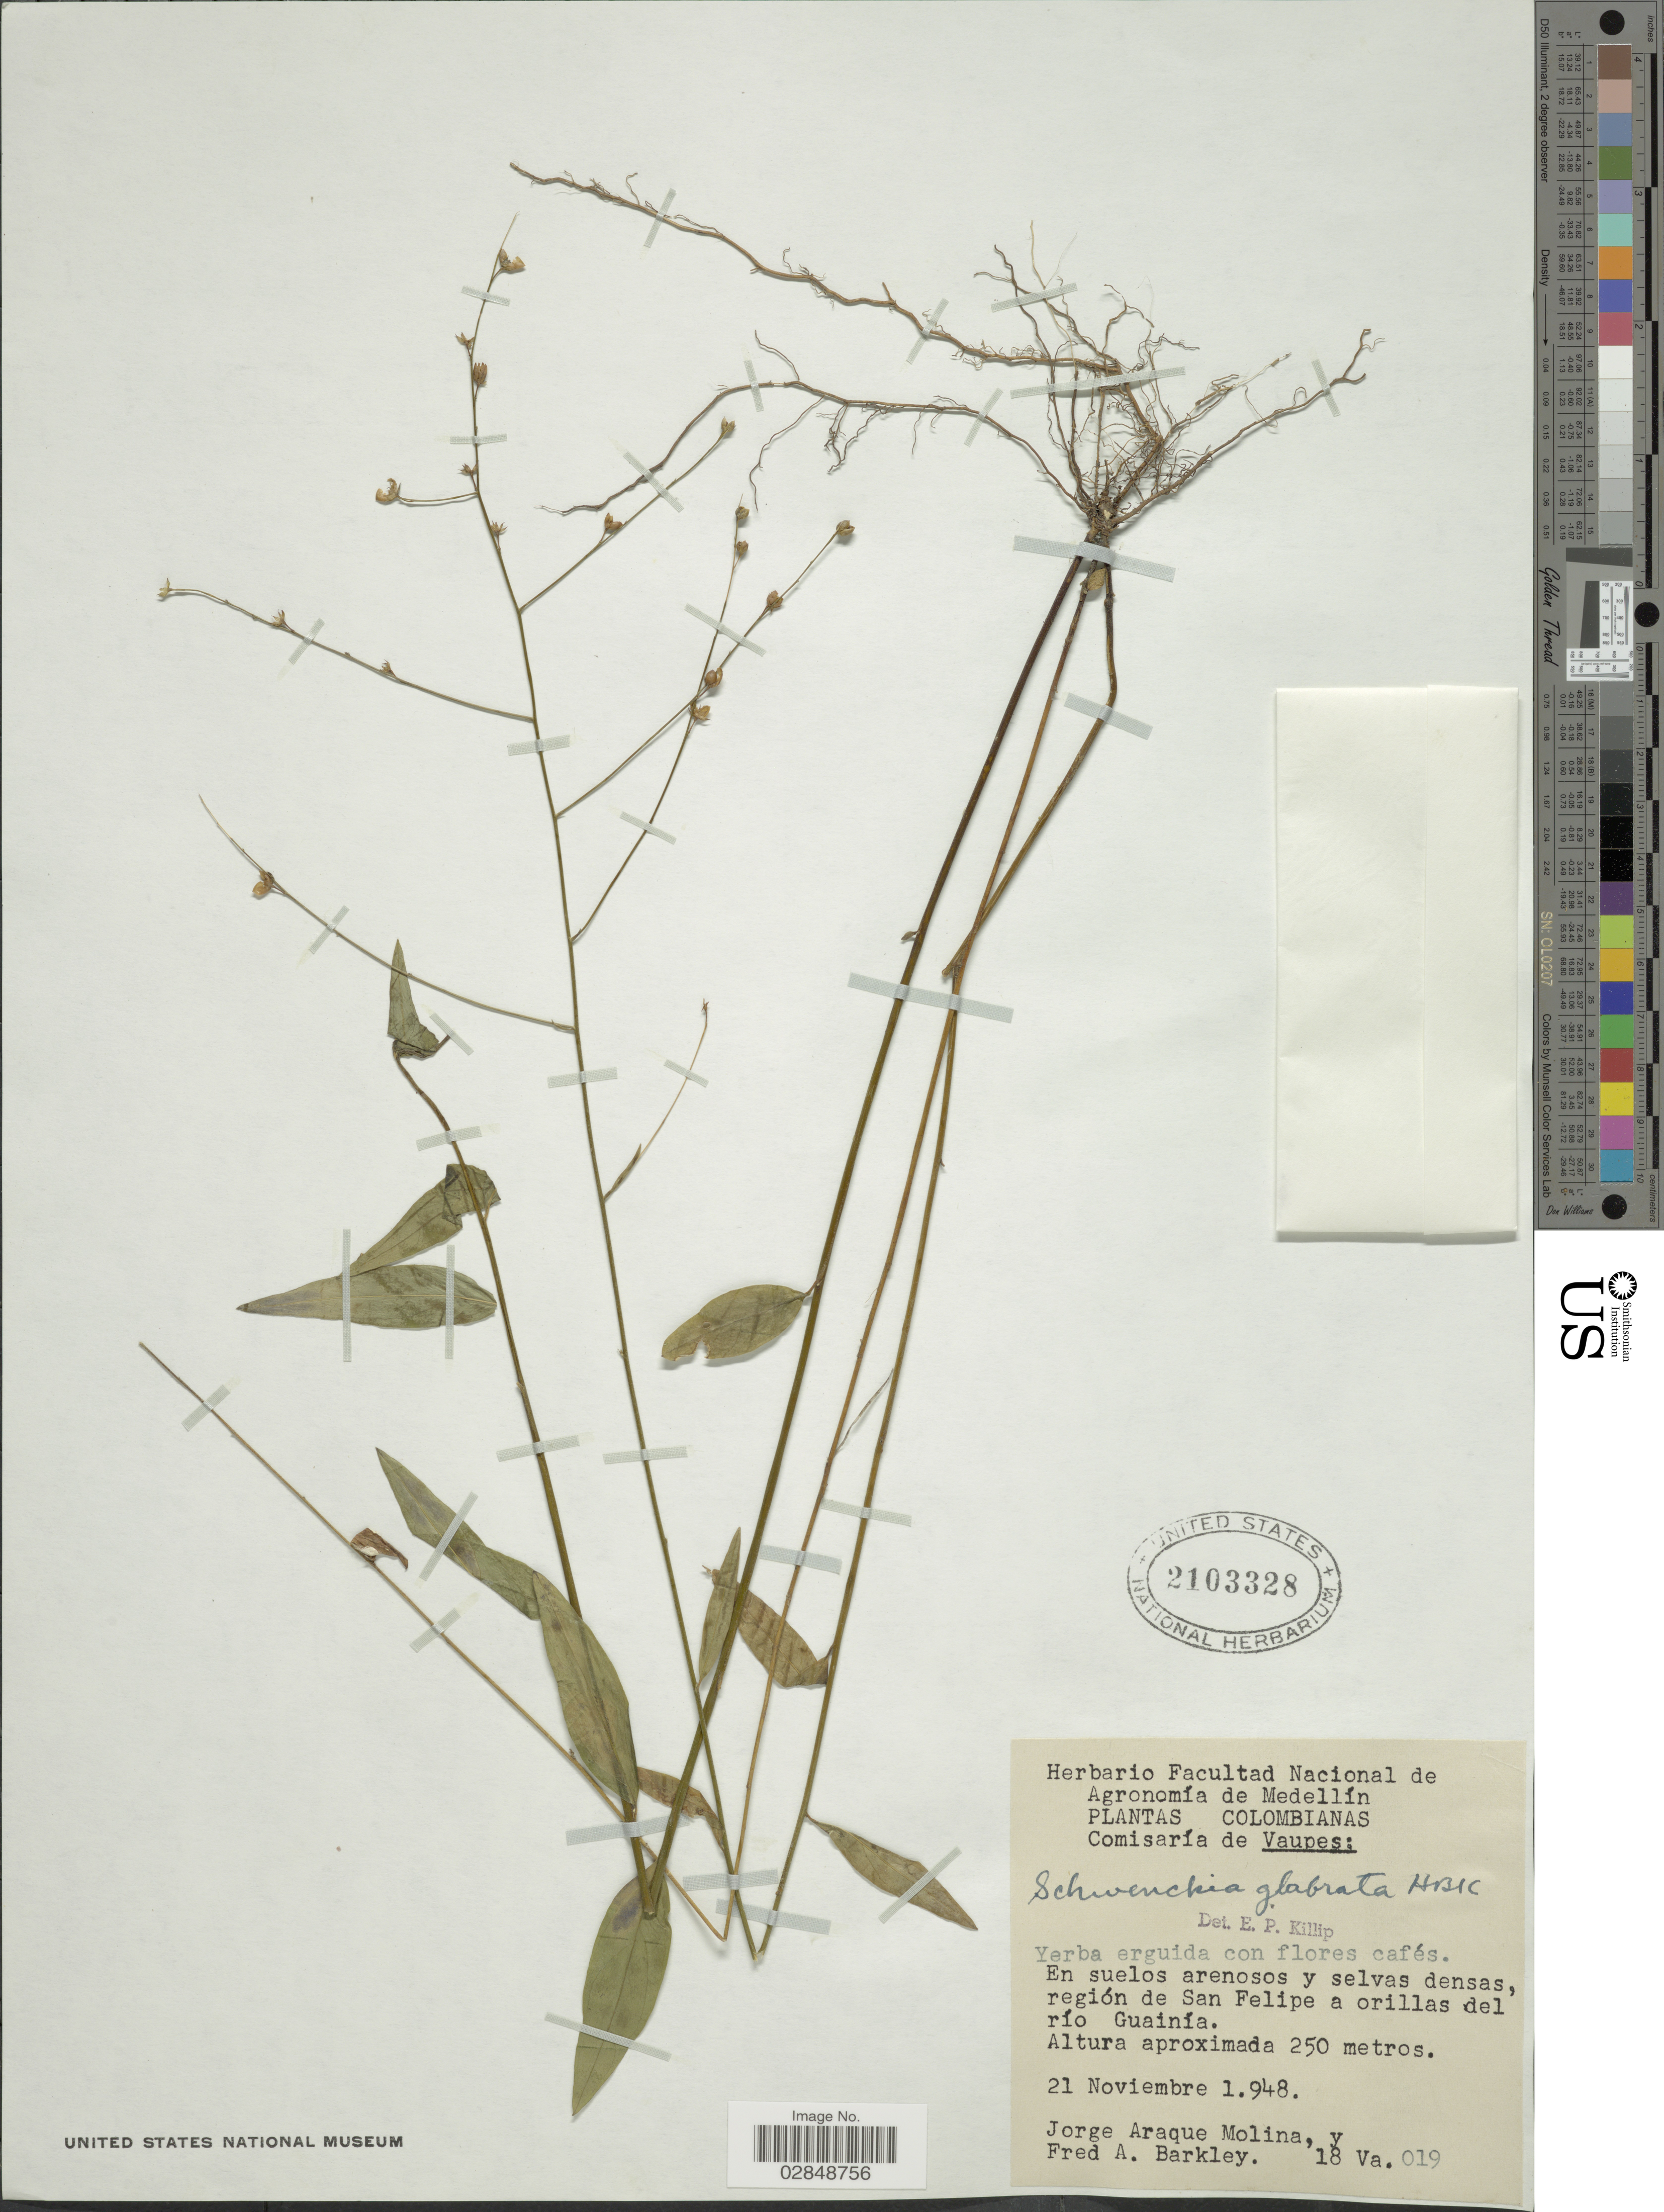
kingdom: Plantae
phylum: Tracheophyta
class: Magnoliopsida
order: Solanales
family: Solanaceae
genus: Schwenckia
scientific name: Schwenckia glabrata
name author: Kunth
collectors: J. A. Molina & F. A. Barkley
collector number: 18Va.019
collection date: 1948-11-21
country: Colombia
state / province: Vaupés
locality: Comisaría de Vaupes: En suelos arenosos y selvas densas, región de San Felipe a orillas del río Guainía.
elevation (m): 250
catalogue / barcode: US 2103328